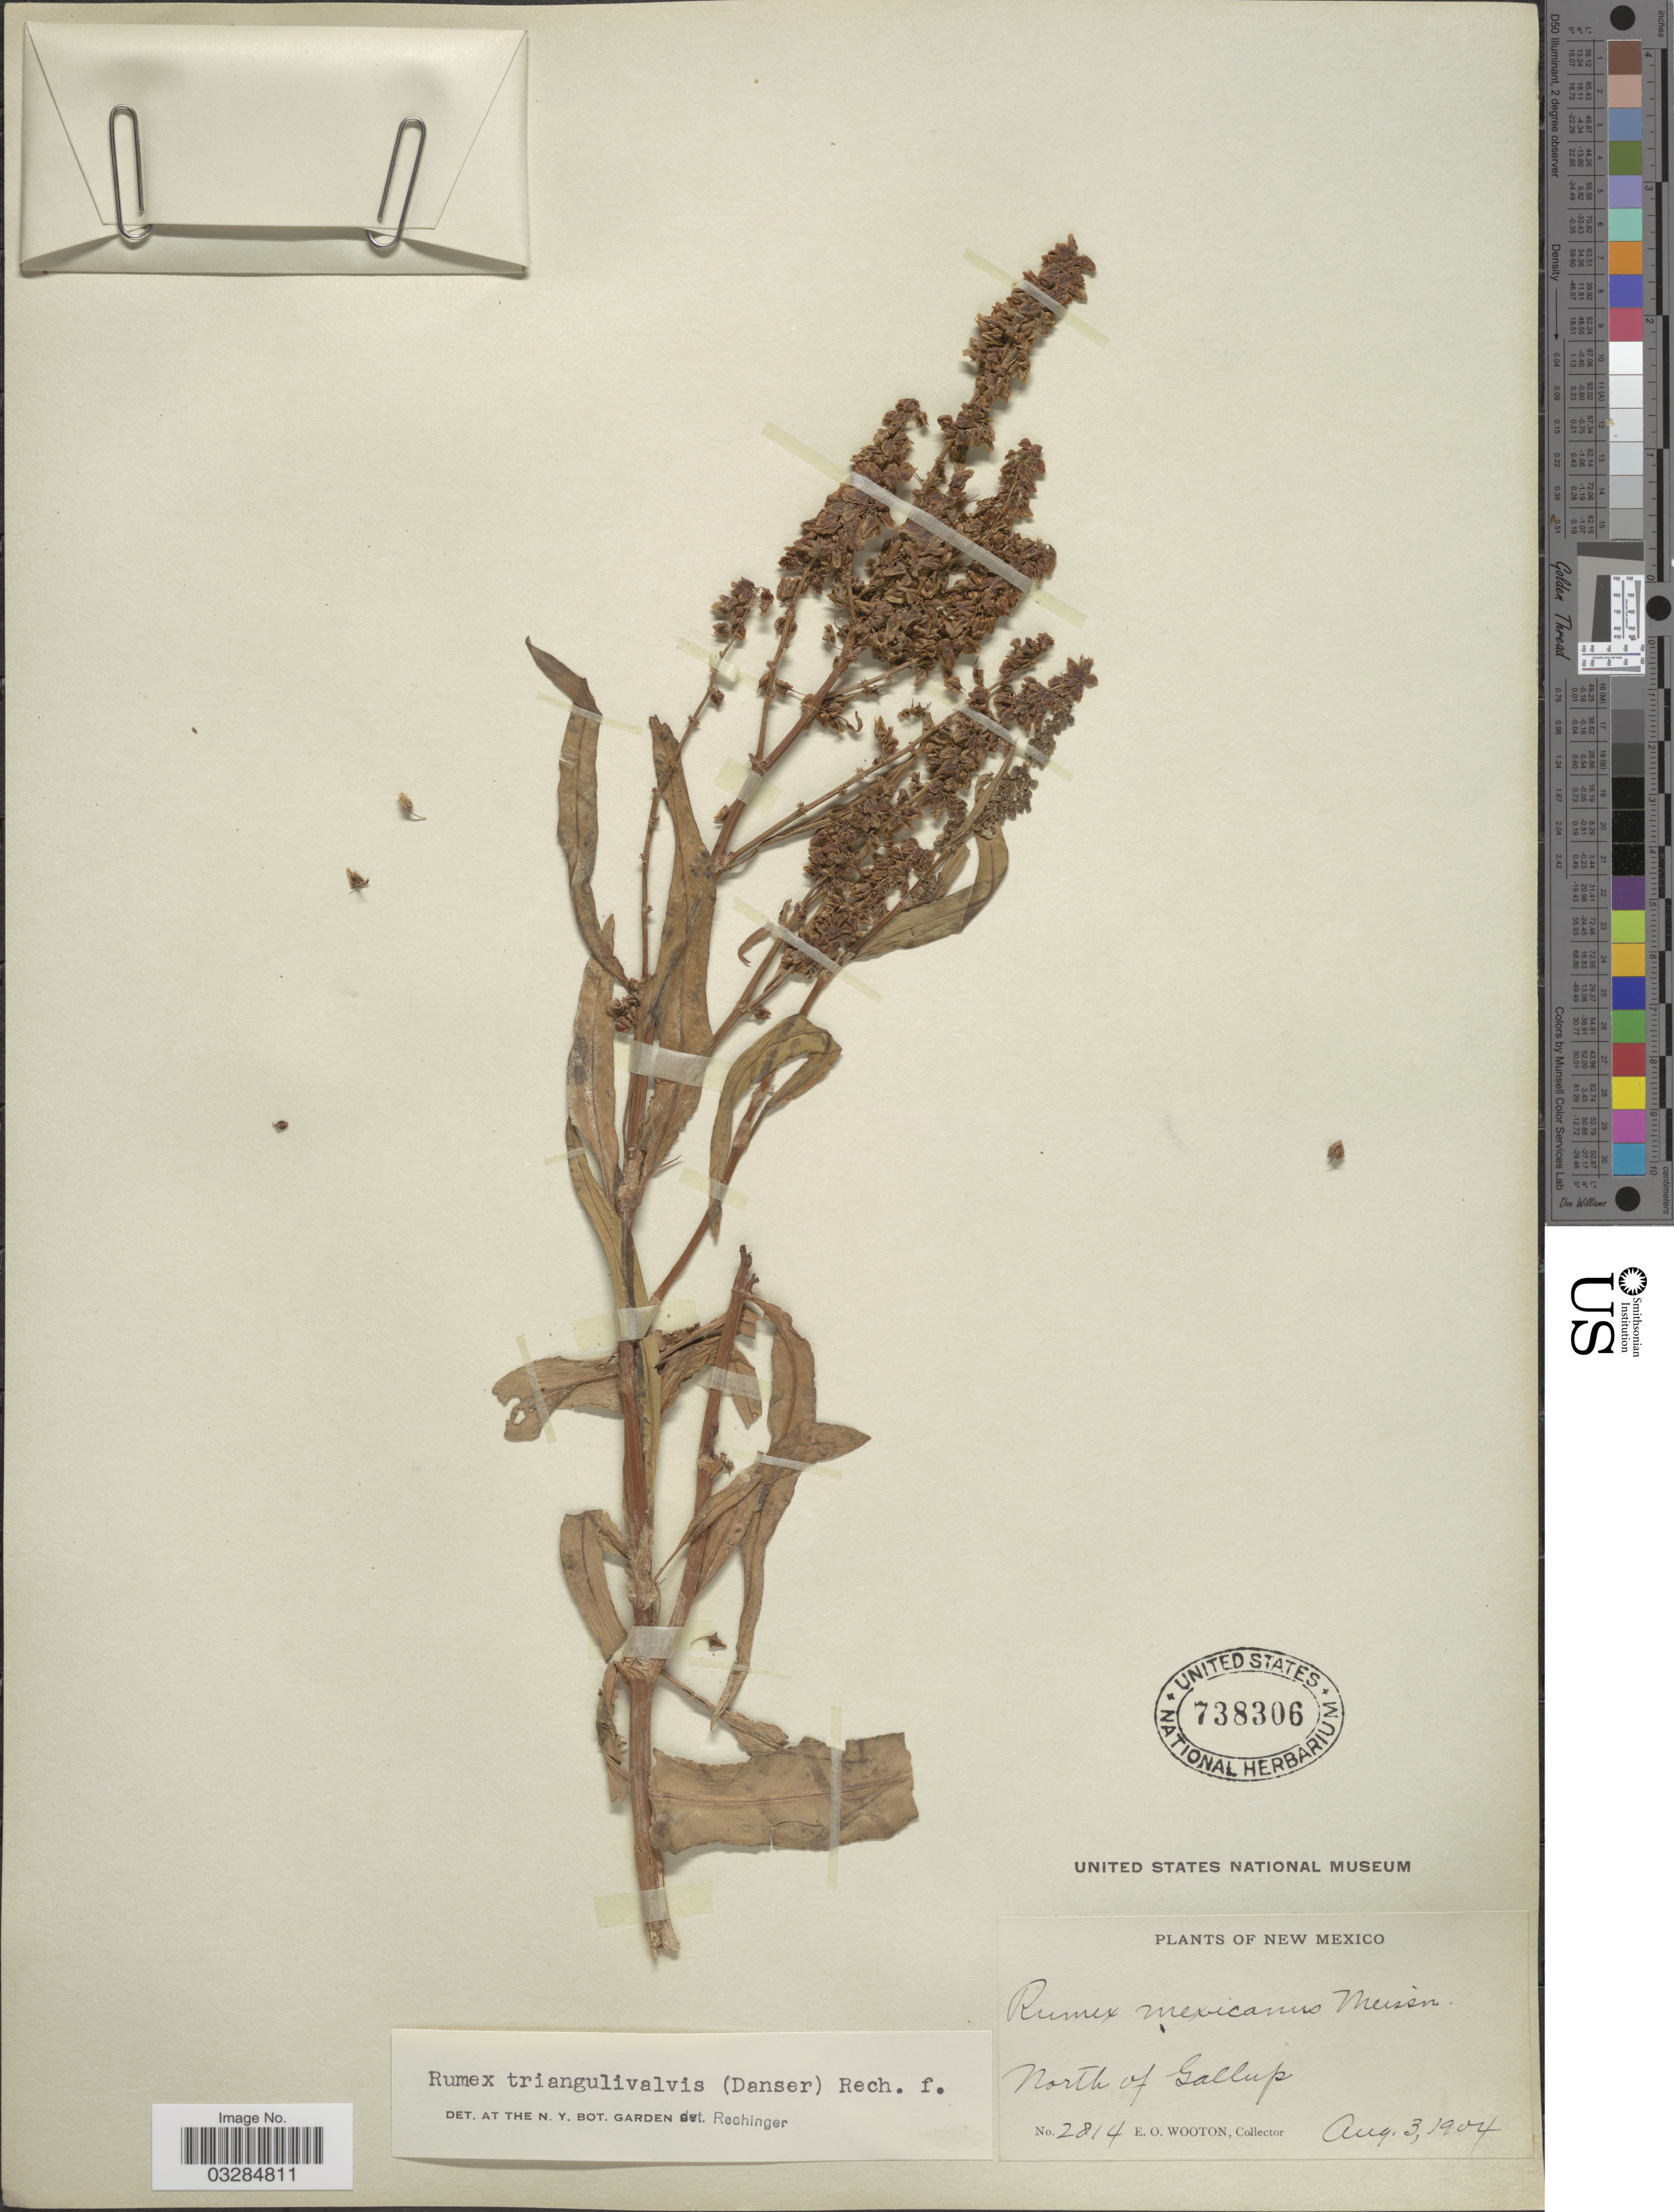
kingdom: Plantae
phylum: Tracheophyta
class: Magnoliopsida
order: Caryophyllales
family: Polygonaceae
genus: Rumex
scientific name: Rumex triangulivalvis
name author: (Danser) Rech. f.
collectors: E. O. Wooton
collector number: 2814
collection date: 1904-08-03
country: United States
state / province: New Mexico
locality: North of Gallup.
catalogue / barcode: US 738306